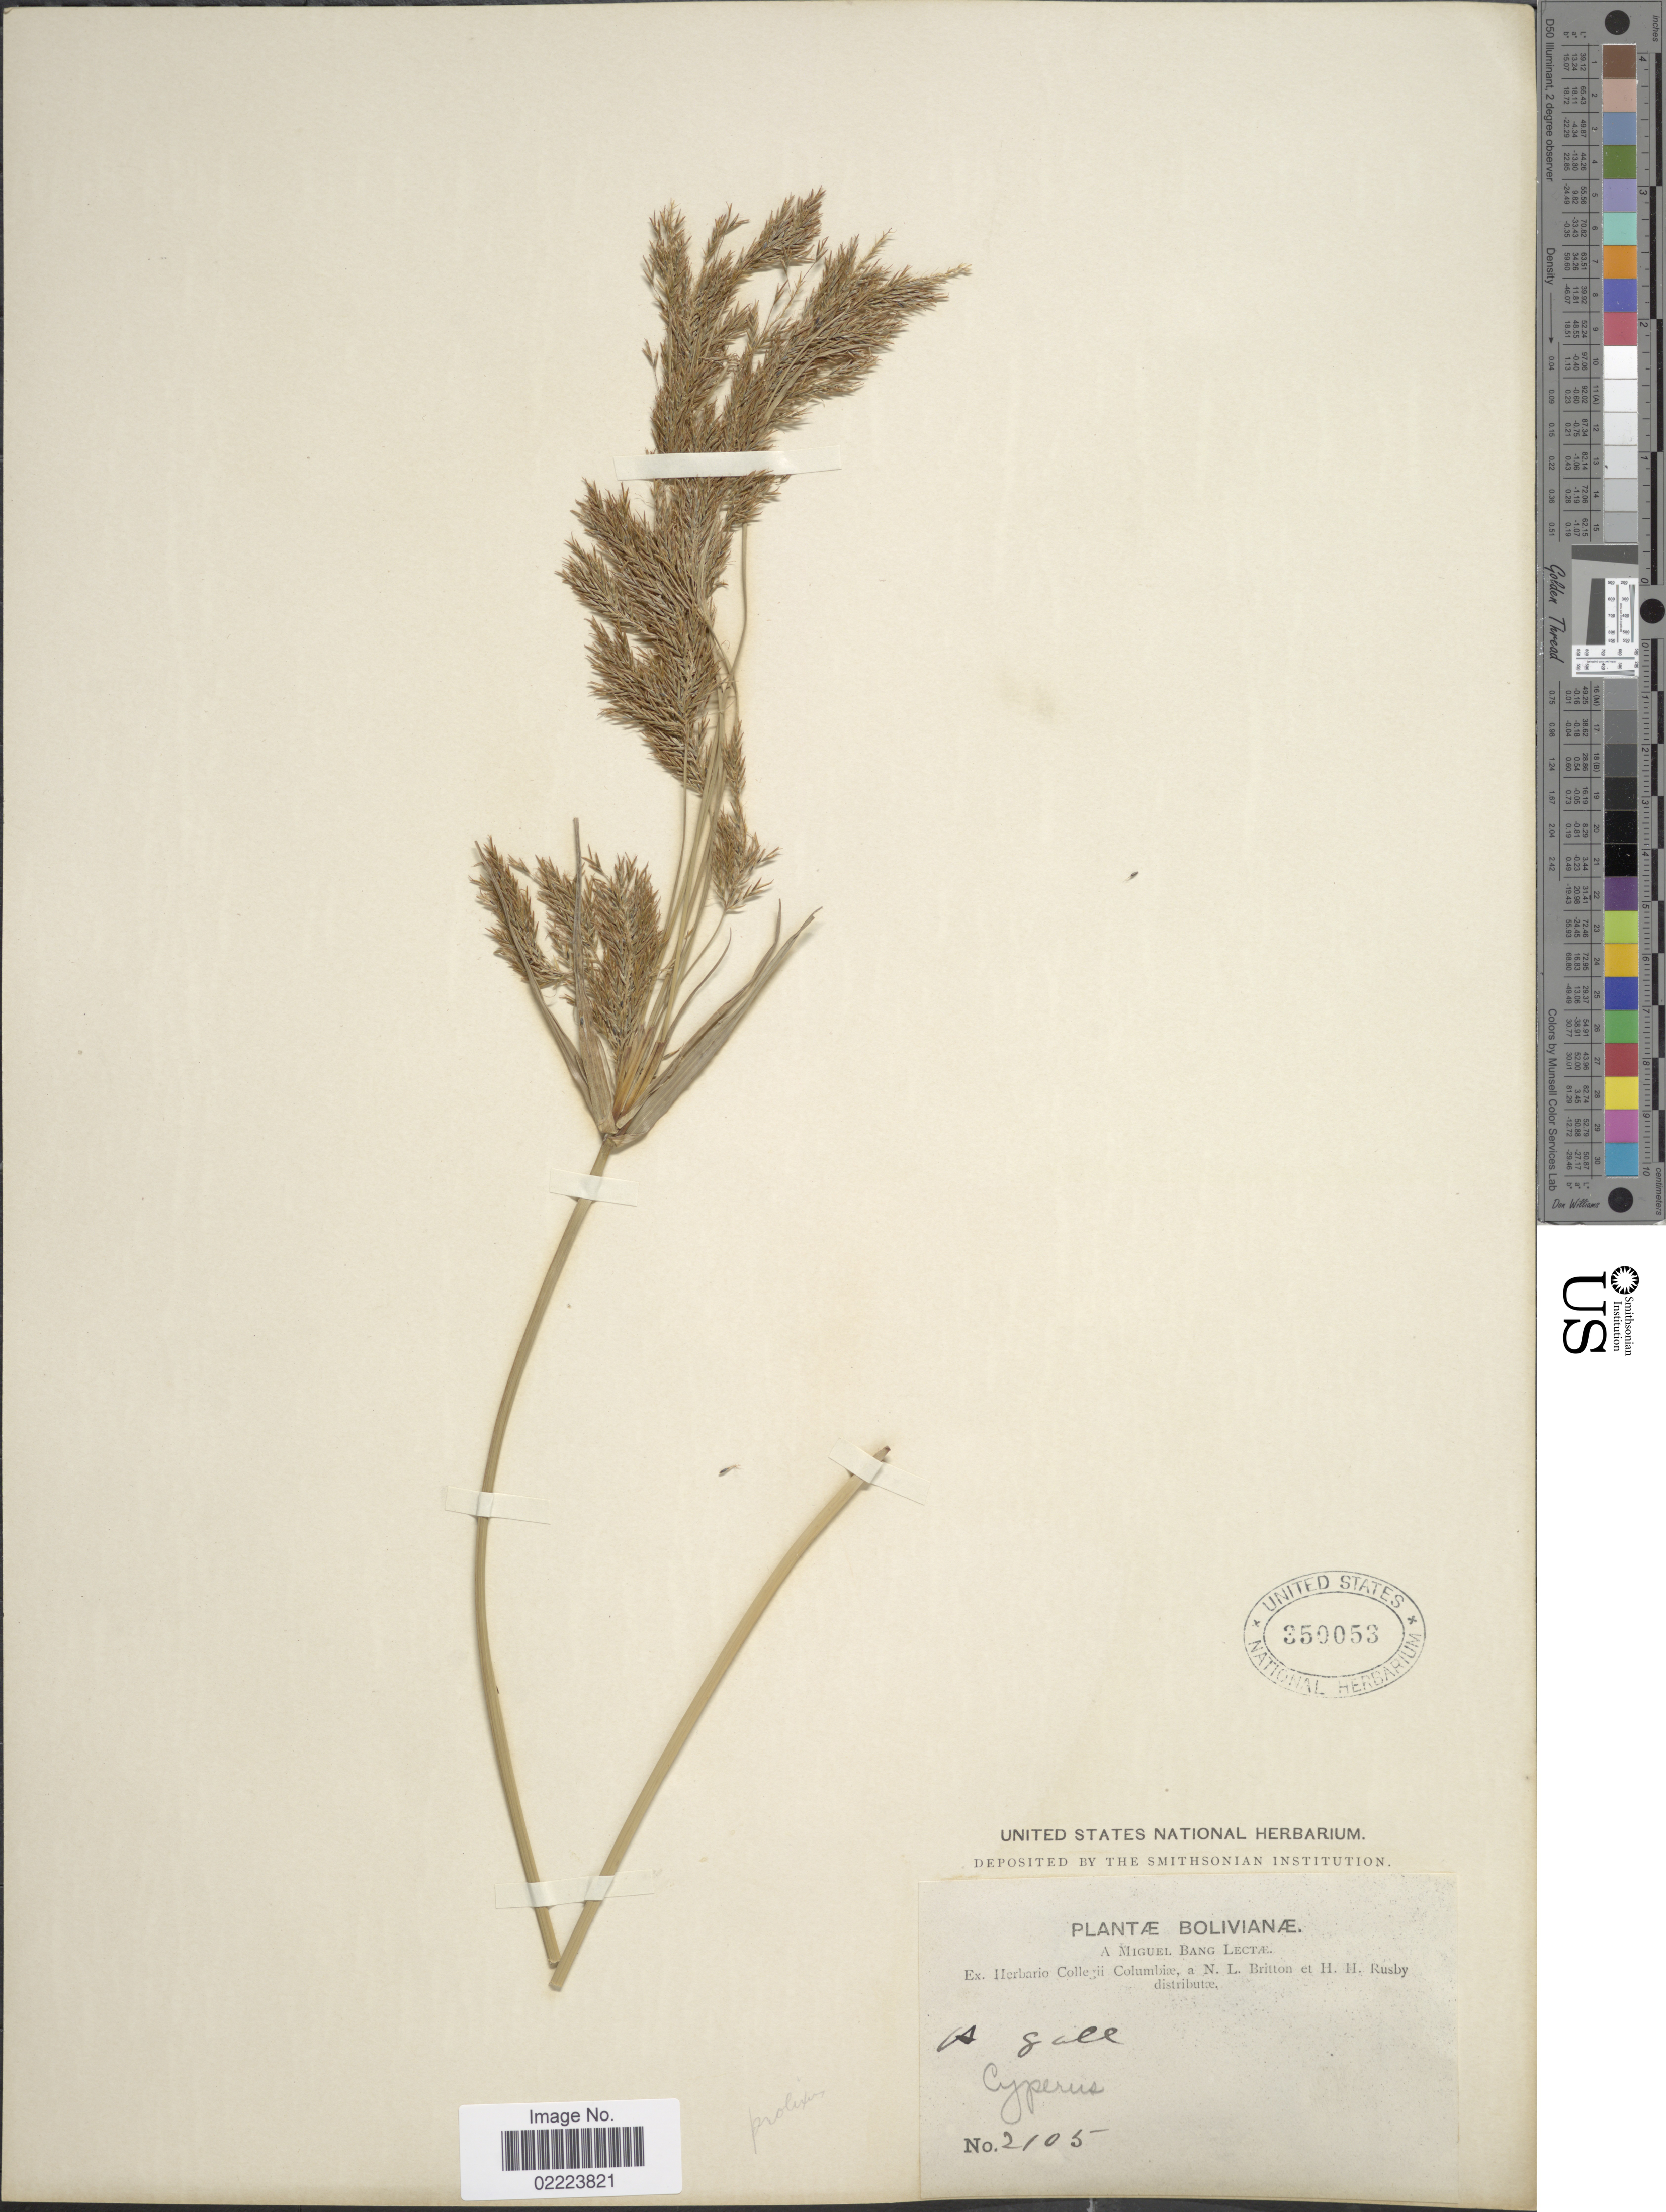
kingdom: Plantae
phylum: Tracheophyta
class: Liliopsida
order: Poales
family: Cyperaceae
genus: Cyperus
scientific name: Cyperus prolixus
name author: Kunth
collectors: M. Bang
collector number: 2105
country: Bolivia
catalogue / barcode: US 350053